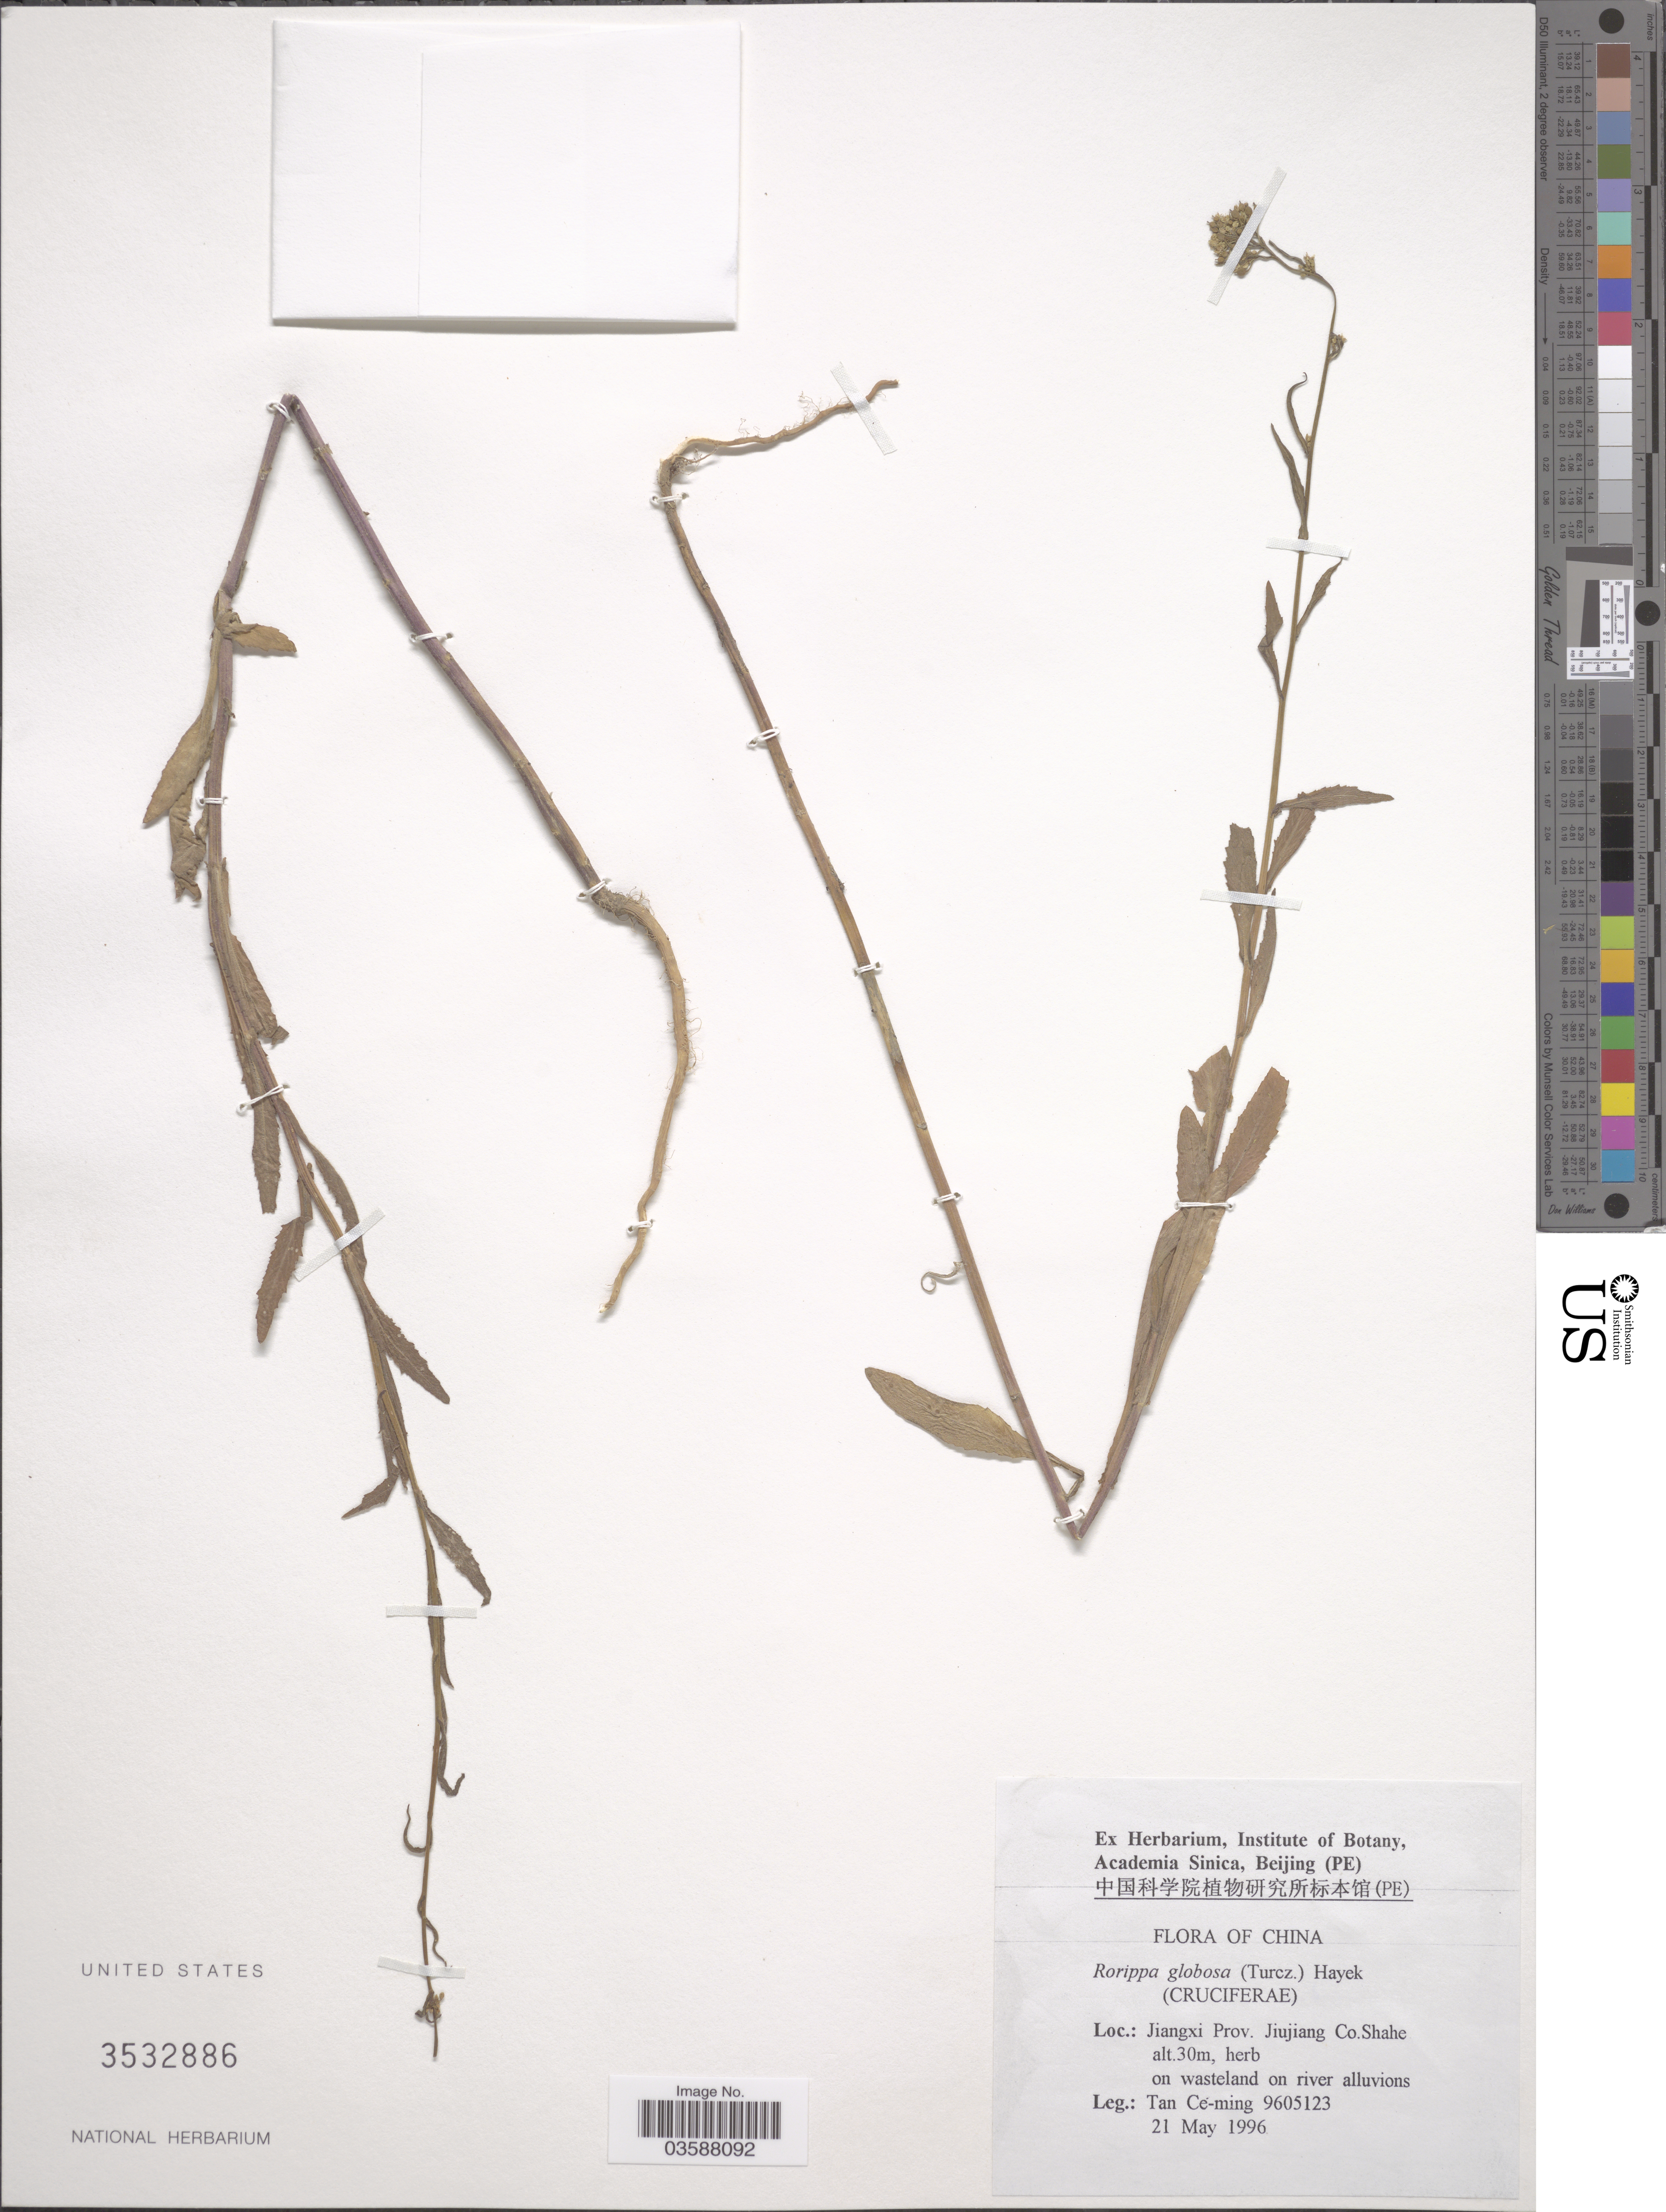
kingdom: Plantae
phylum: Tracheophyta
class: Magnoliopsida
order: Brassicales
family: Brassicaceae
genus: Rorippa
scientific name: Rorippa globosa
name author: (Turcz. ex Fisch. & C.A. Mey.) Mayek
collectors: Tan Ce-Ming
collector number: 9605123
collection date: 1996-05-21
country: China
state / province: Jiangxi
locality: Jiujiang Co. Shahe.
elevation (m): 30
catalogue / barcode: US 3532886